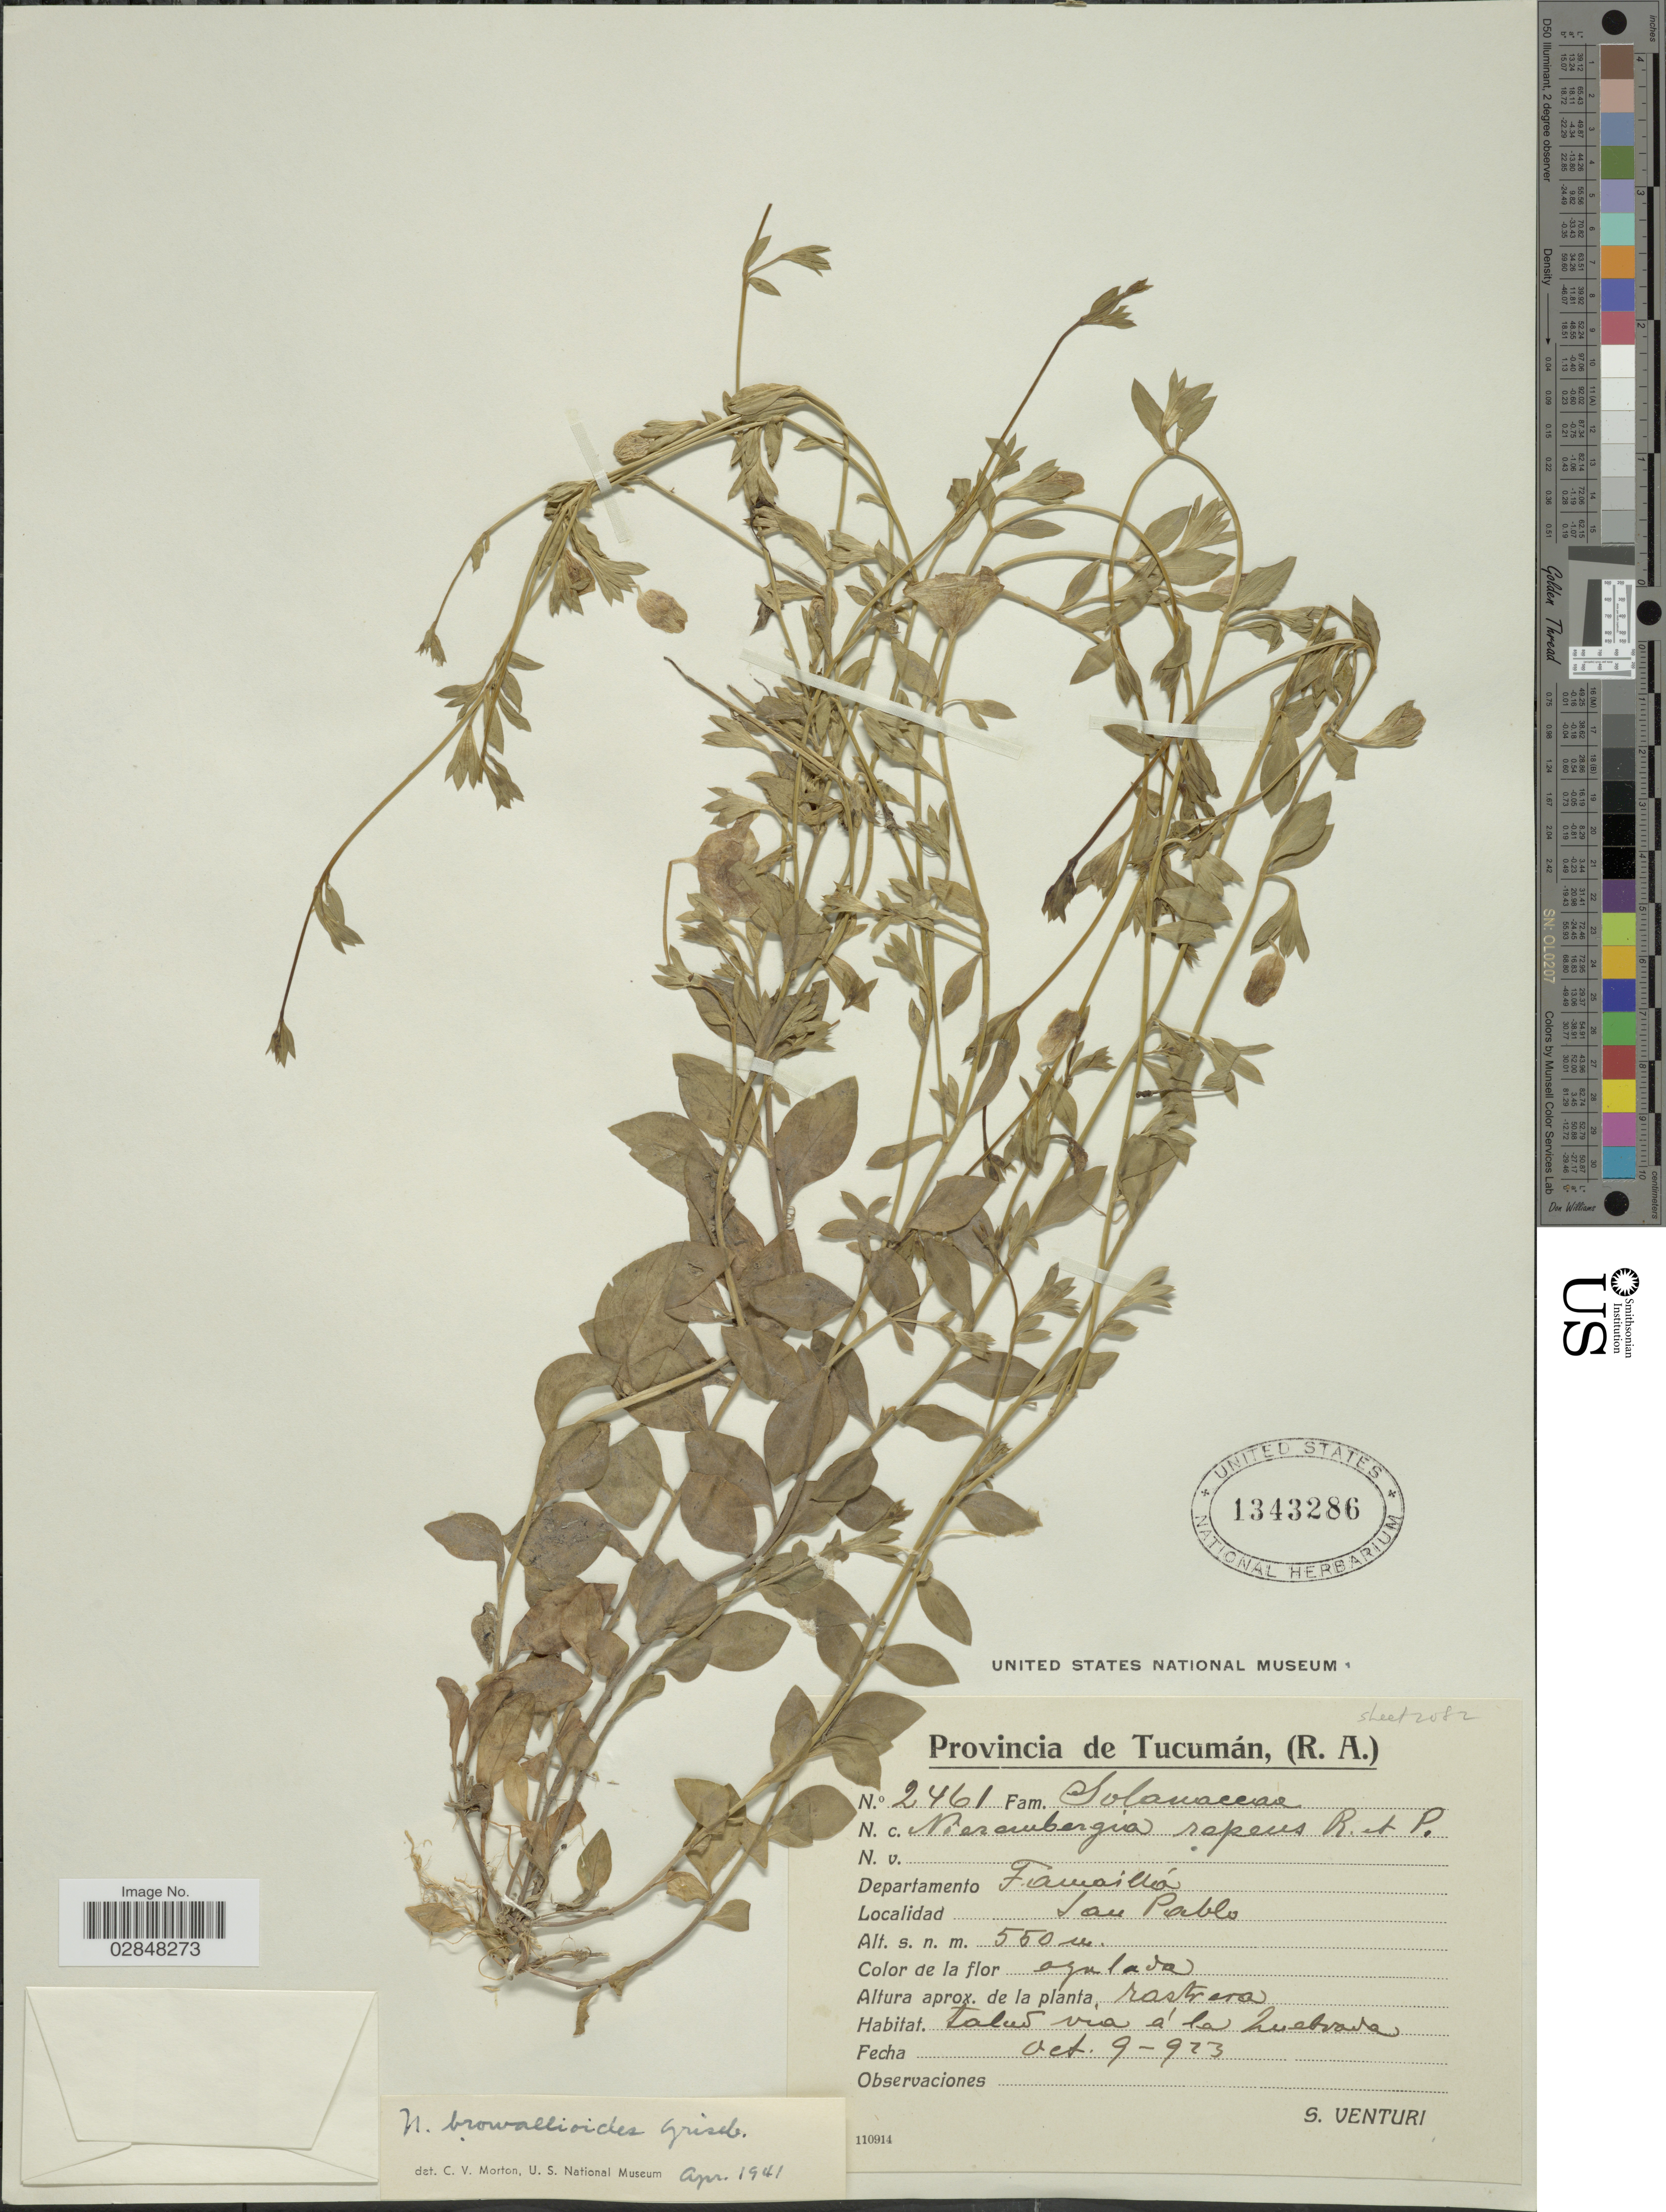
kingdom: Plantae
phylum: Tracheophyta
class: Magnoliopsida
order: Solanales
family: Solanaceae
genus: Nierembergia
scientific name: Nierembergia browallioides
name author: Griseb.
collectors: S. Venturi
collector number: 2461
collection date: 1923-10-09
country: Argentina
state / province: Tucuman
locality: Departamento Famaillá, San Pablo.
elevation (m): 550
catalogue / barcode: US 1343286